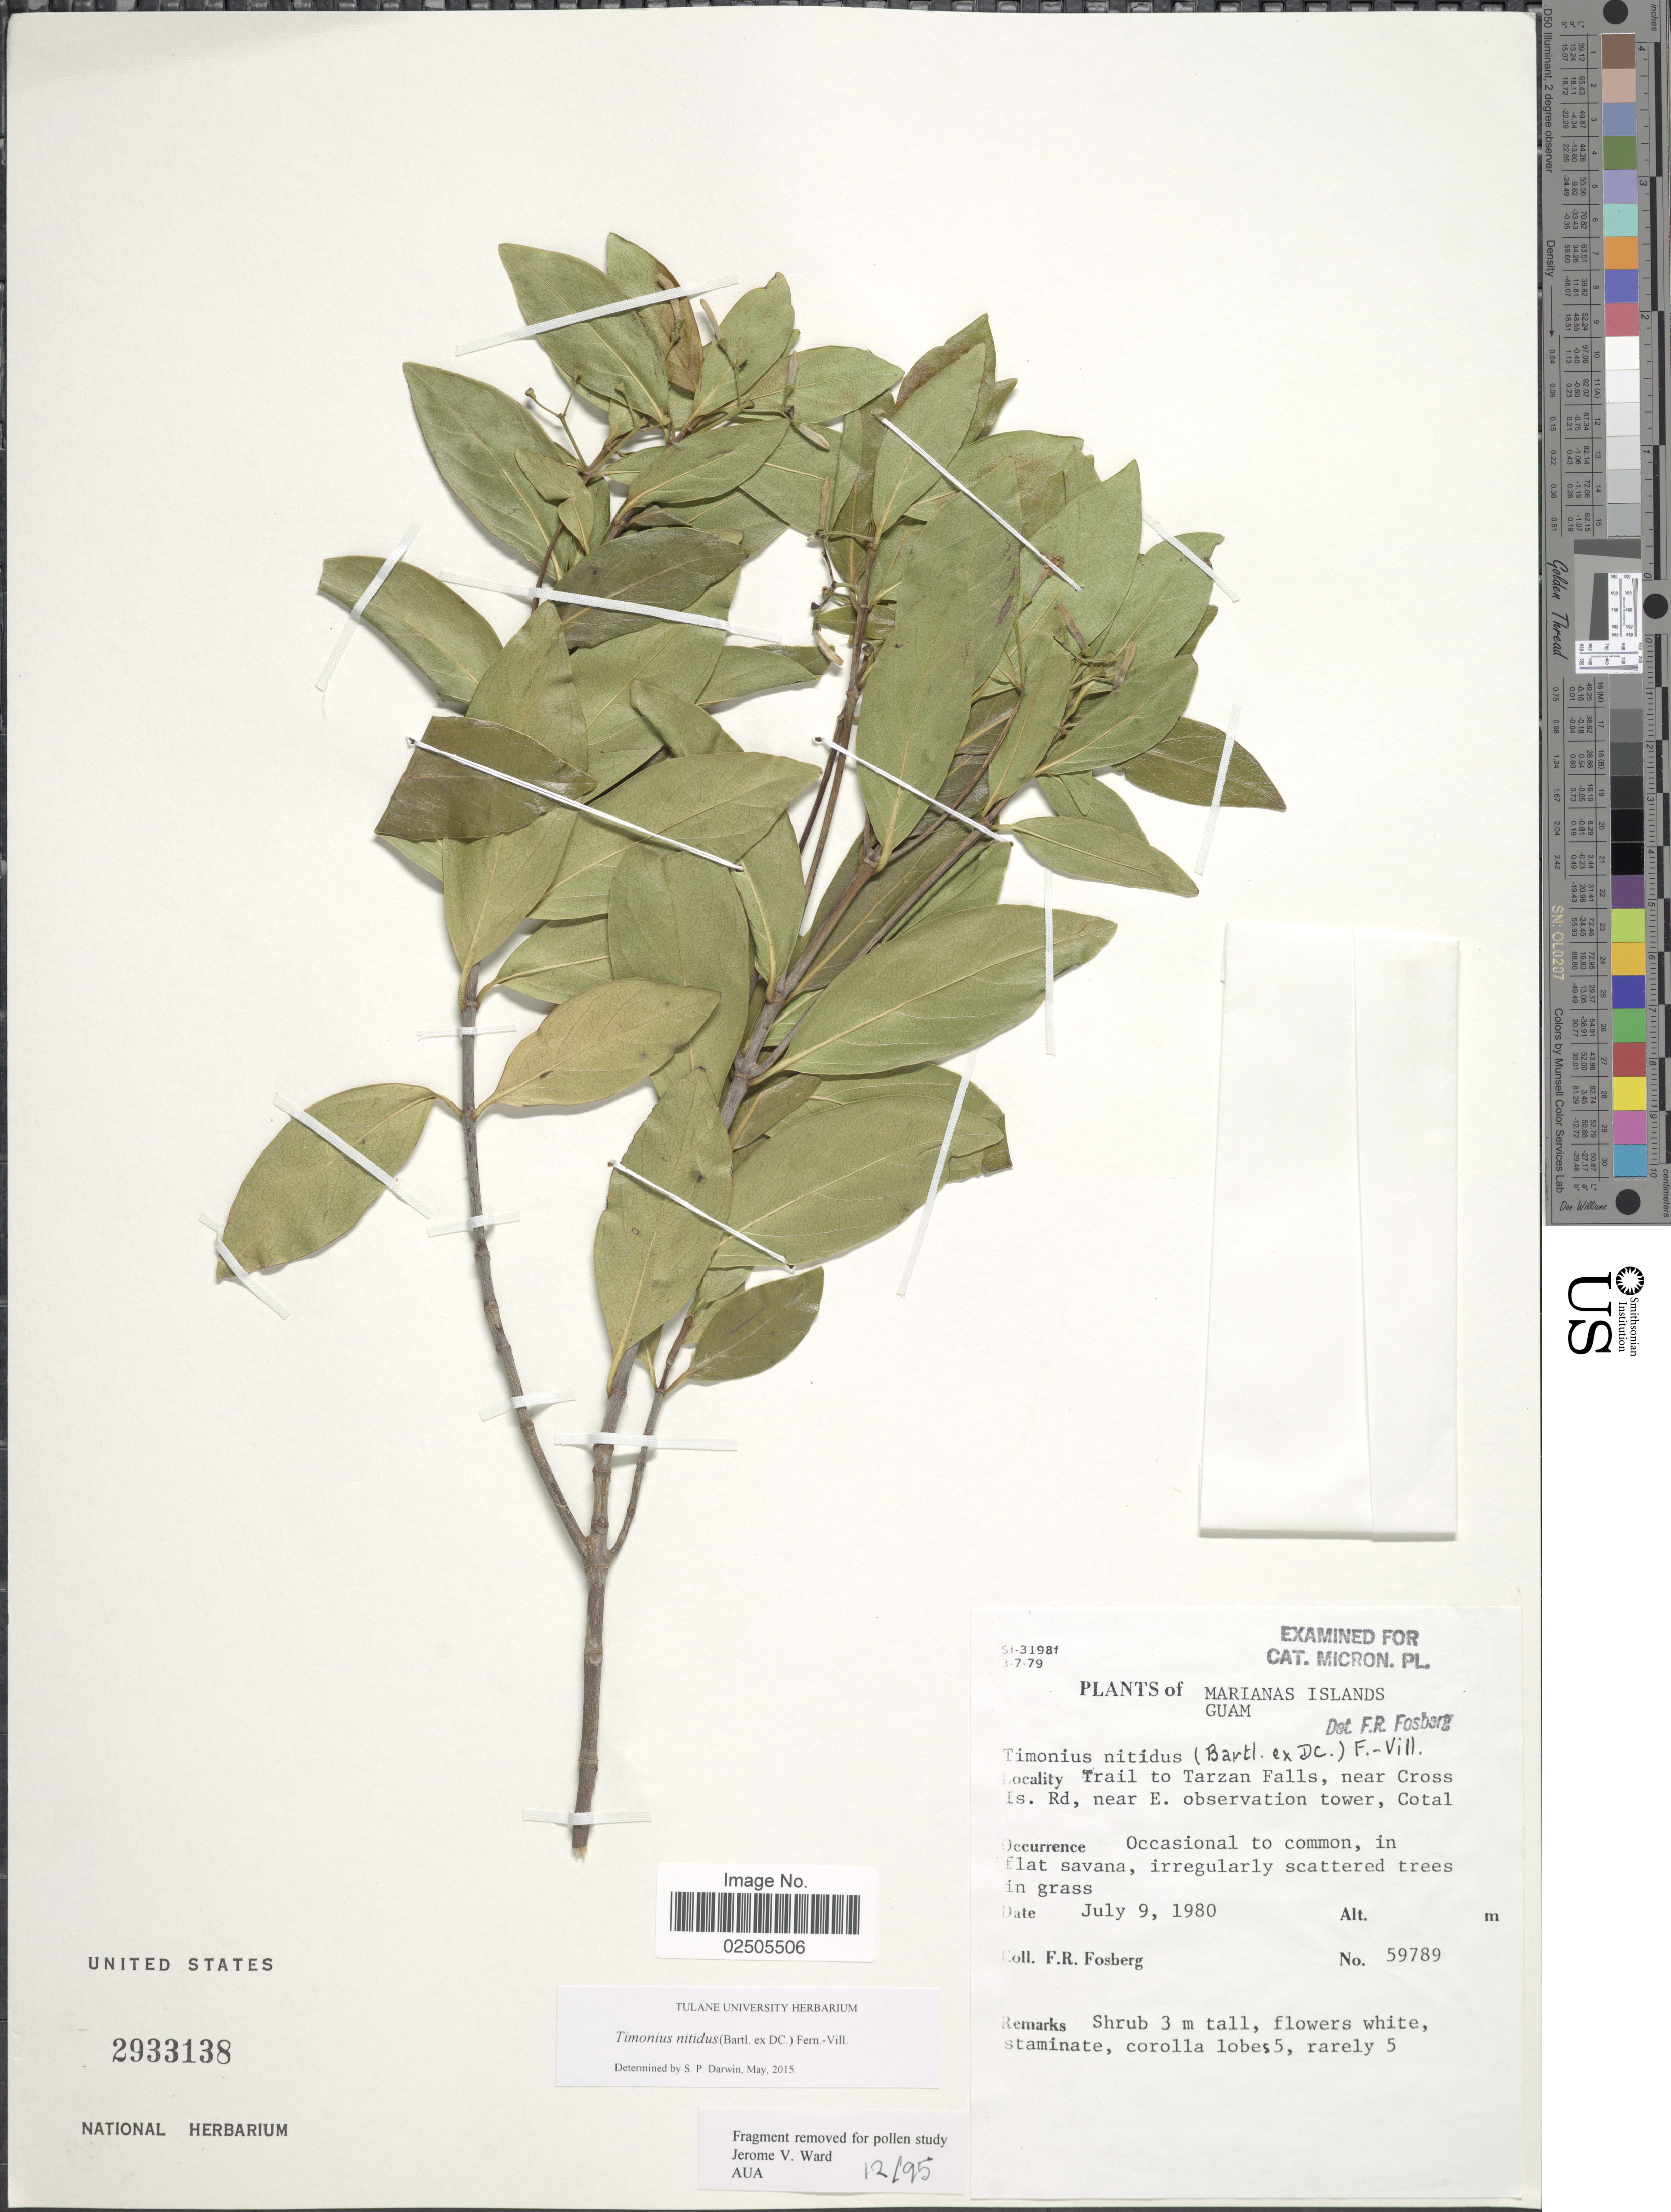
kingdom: Plantae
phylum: Tracheophyta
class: Magnoliopsida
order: Gentianales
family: Rubiaceae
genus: Timonius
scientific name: Timonius nitidus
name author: (Bartl. ex DC.) Fern.-Vill.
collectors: F. R. Fosberg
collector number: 59789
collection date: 1980-07-09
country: Guam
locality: Marianas Islands, Trail to Tarzan Falls, near Cross Is. Rd, near E. observation tower, Cotal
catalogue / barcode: US 2933138